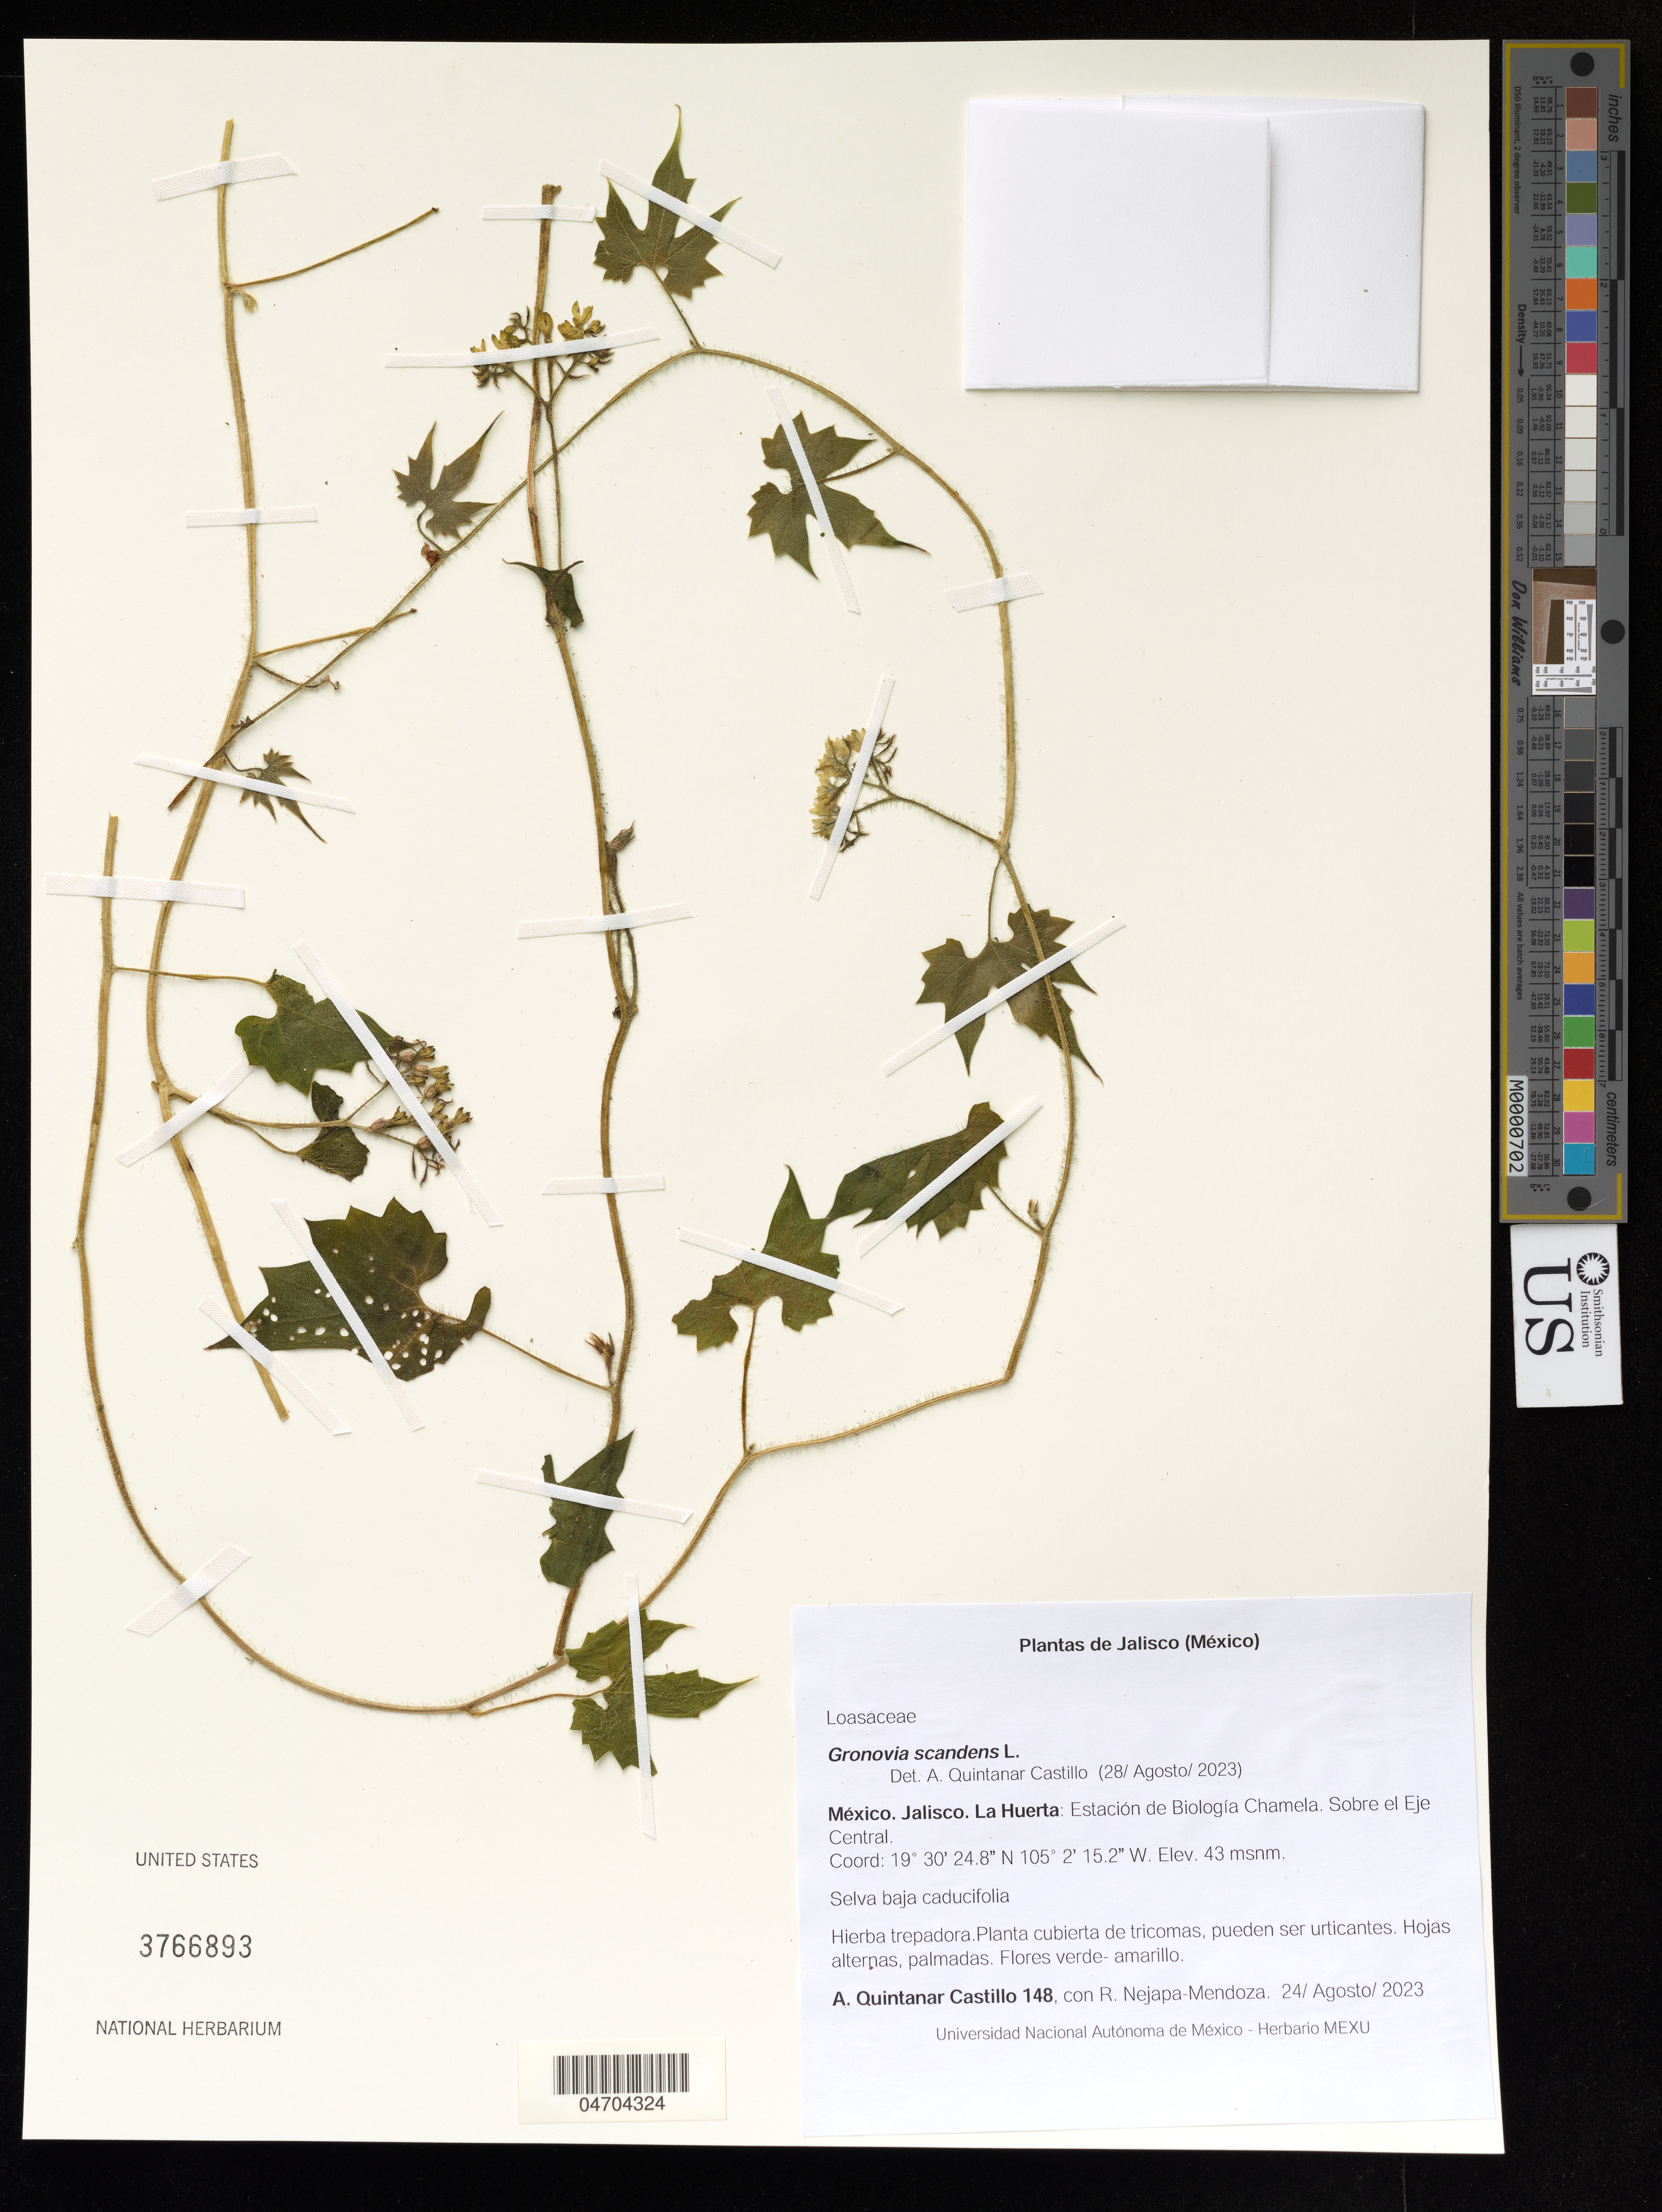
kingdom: Plantae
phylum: Tracheophyta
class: Magnoliopsida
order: Cornales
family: Loasaceae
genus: Gronovia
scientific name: Gronovia scandens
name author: L.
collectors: A. Quintanar Castillo & R. Nejapa-Mendoza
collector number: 148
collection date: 2023-08-24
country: Mexico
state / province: Jalisco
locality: La Huerta: Estación de Biologia Chamela. Sobre el Eje Central.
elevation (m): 43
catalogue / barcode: US 3766893